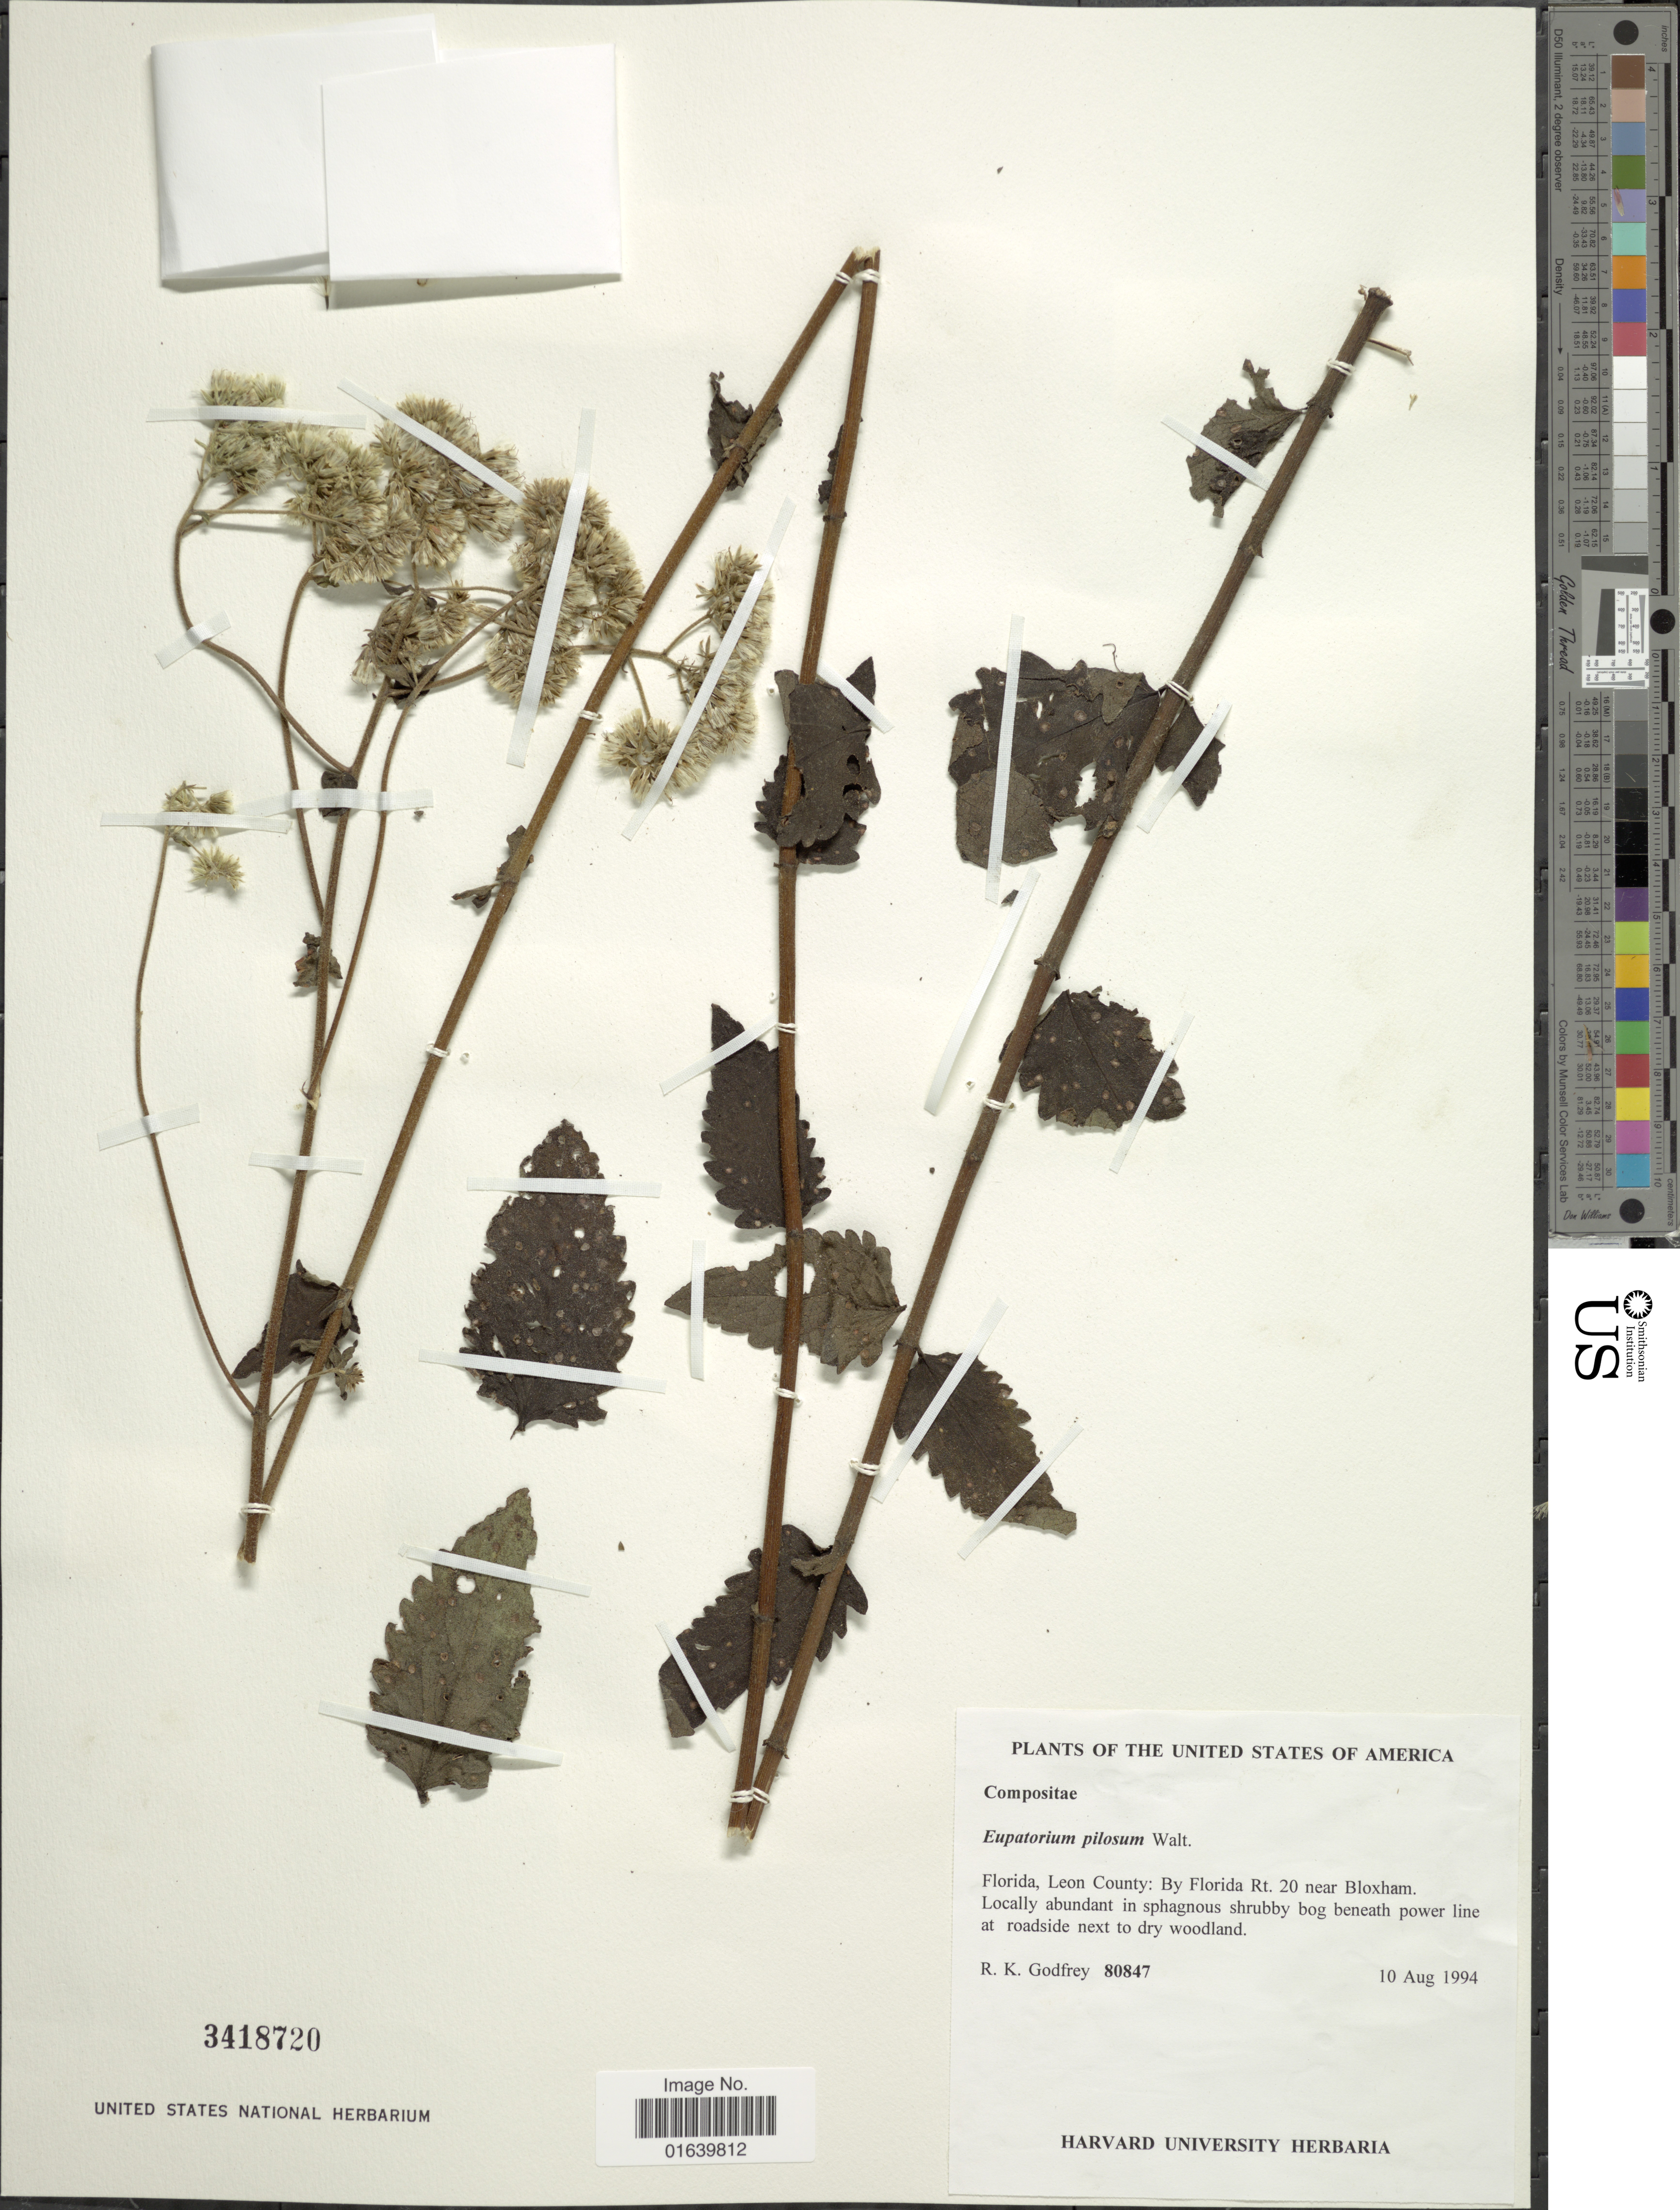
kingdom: Plantae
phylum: Tracheophyta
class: Magnoliopsida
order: Asterales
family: Asteraceae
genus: Eupatorium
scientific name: Eupatorium pilosum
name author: Walter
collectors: R. K. Godfrey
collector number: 80847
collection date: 1994-08-10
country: United States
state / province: Florida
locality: Leon County: By Florida Rt. 20 near Bloxman.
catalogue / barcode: US 3418720